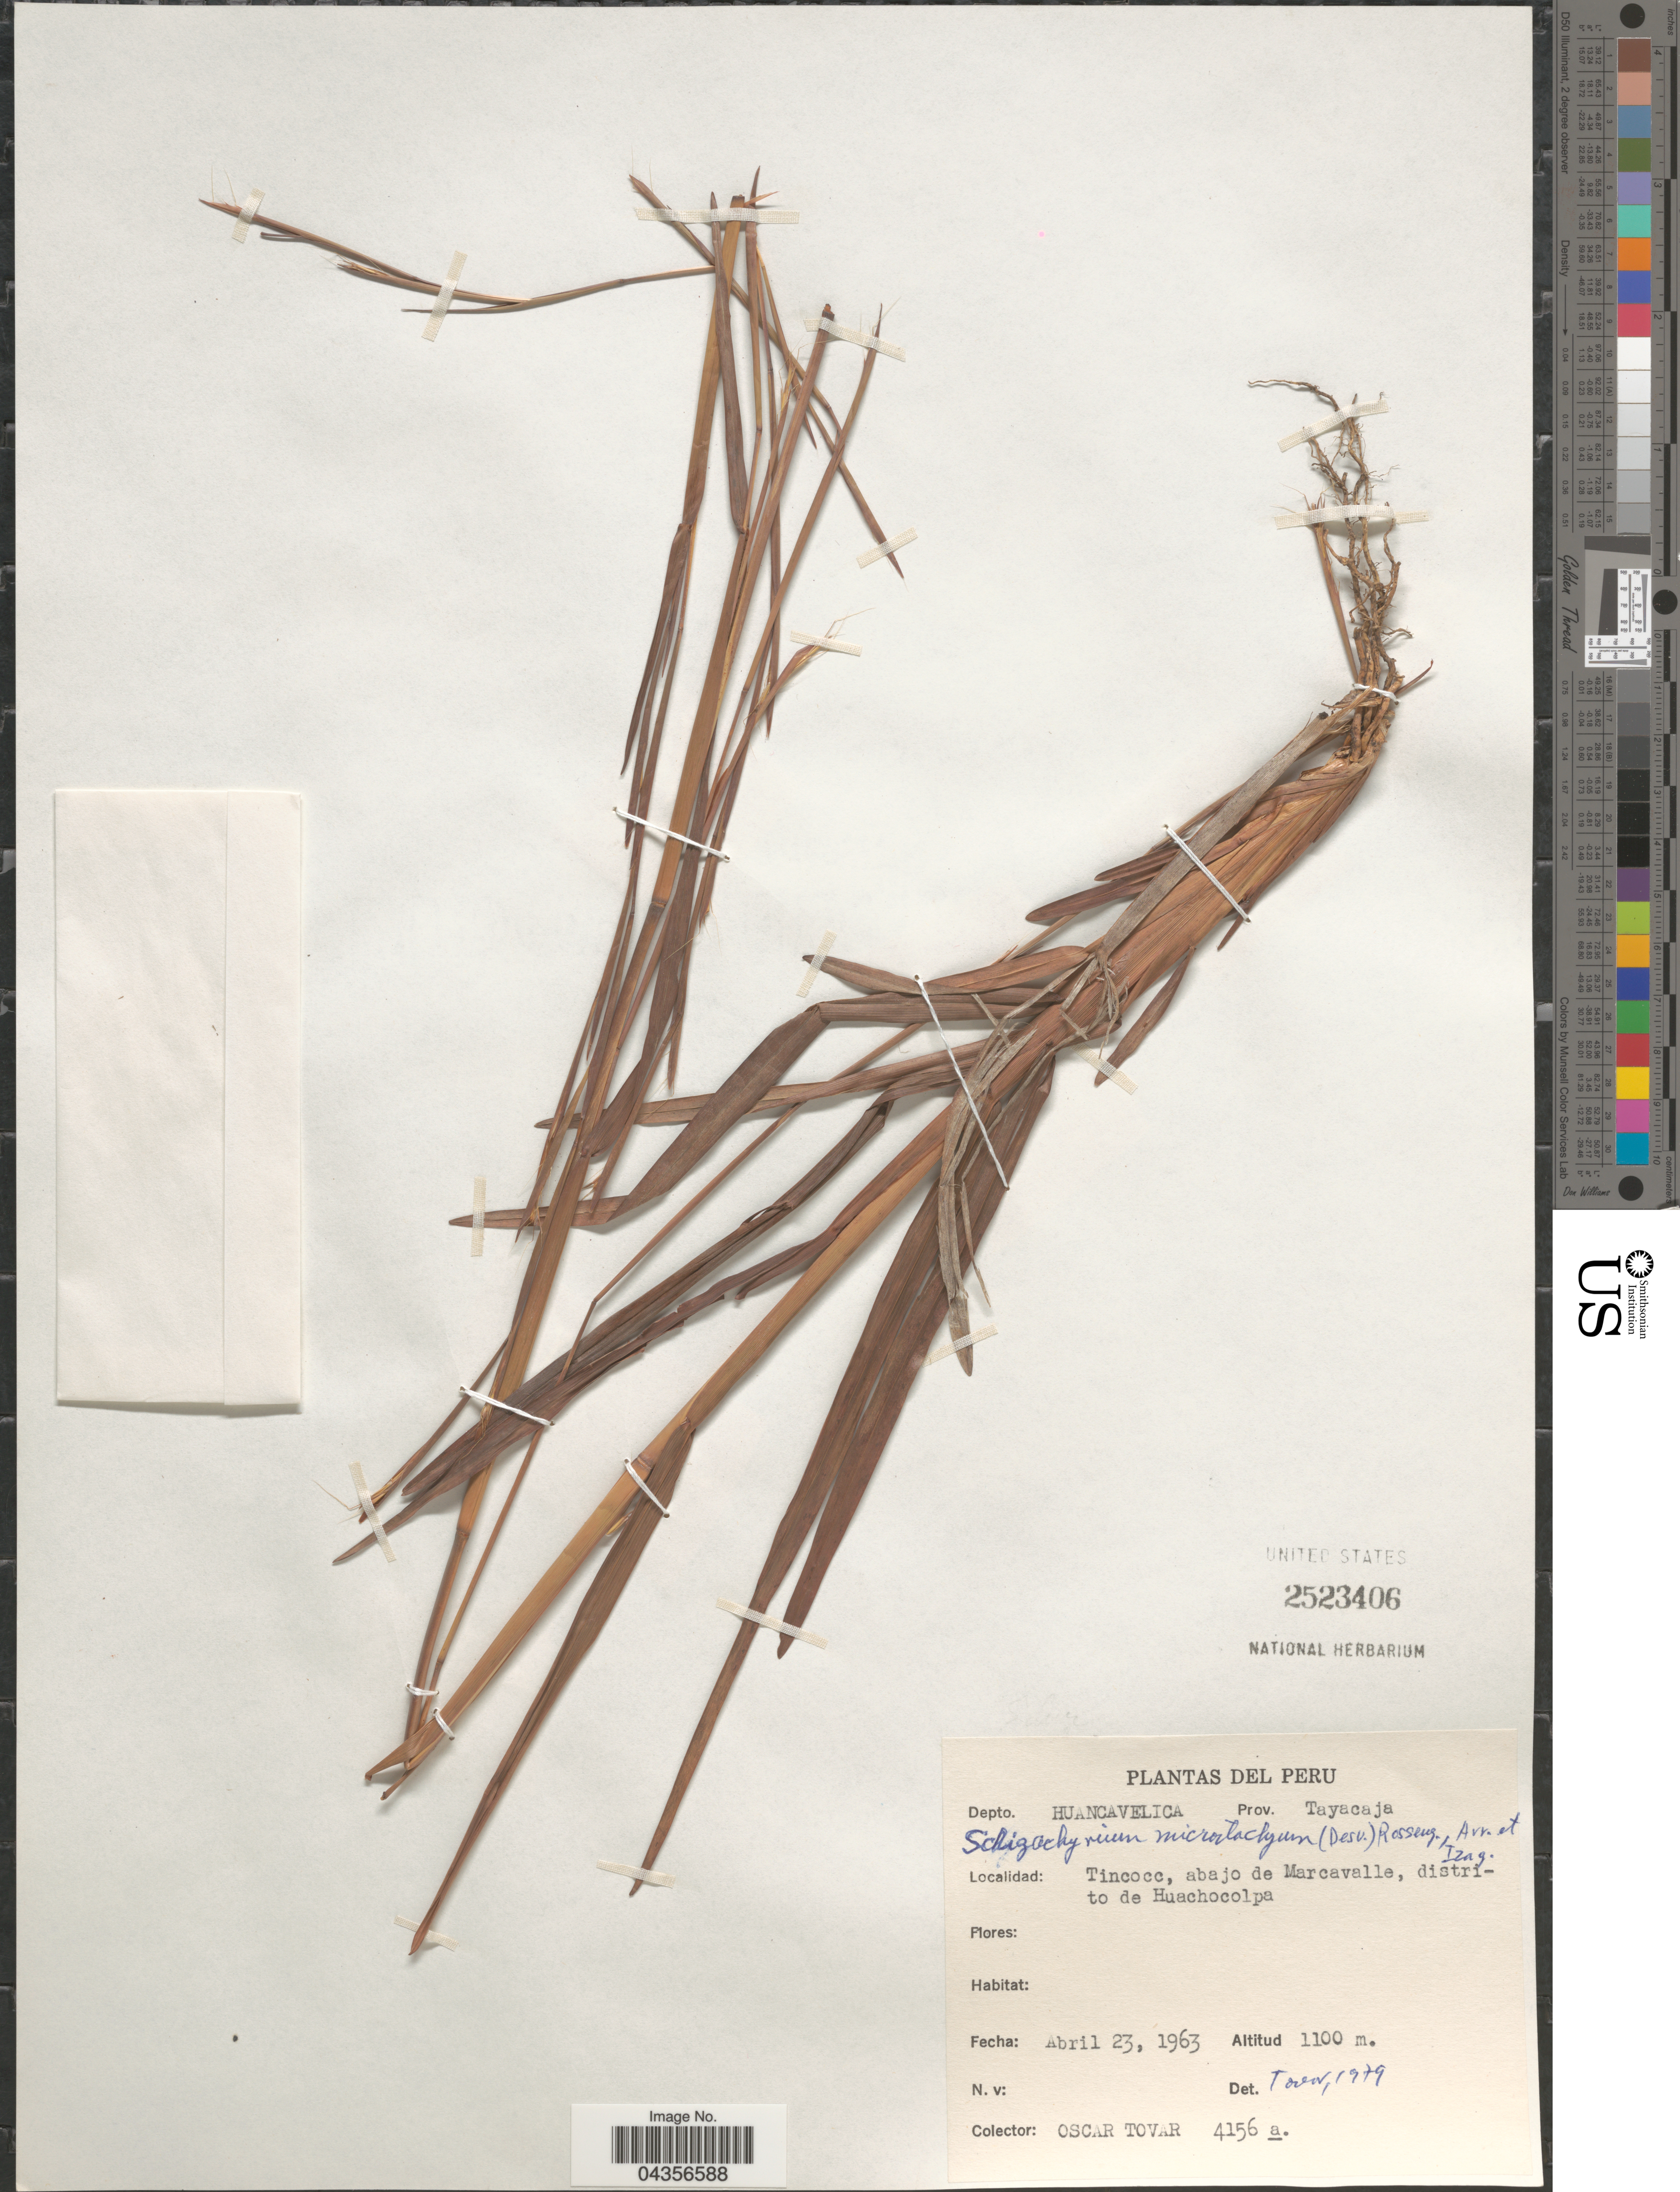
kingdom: Plantae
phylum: Tracheophyta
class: Liliopsida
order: Poales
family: Poaceae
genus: Schizachyrium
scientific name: Schizachyrium microstachyum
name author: (Desv. ex Ham.) Roseng. et al.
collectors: Ó. Tovar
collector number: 4156a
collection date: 1963-04-23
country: Peru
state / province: Huancavelica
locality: Depto. Huancavelica. Prov. Tayacaja. Tincocc, abajo de Marcavalle, distrito de Huachocolpa.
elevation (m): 1100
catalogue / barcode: US 2523406